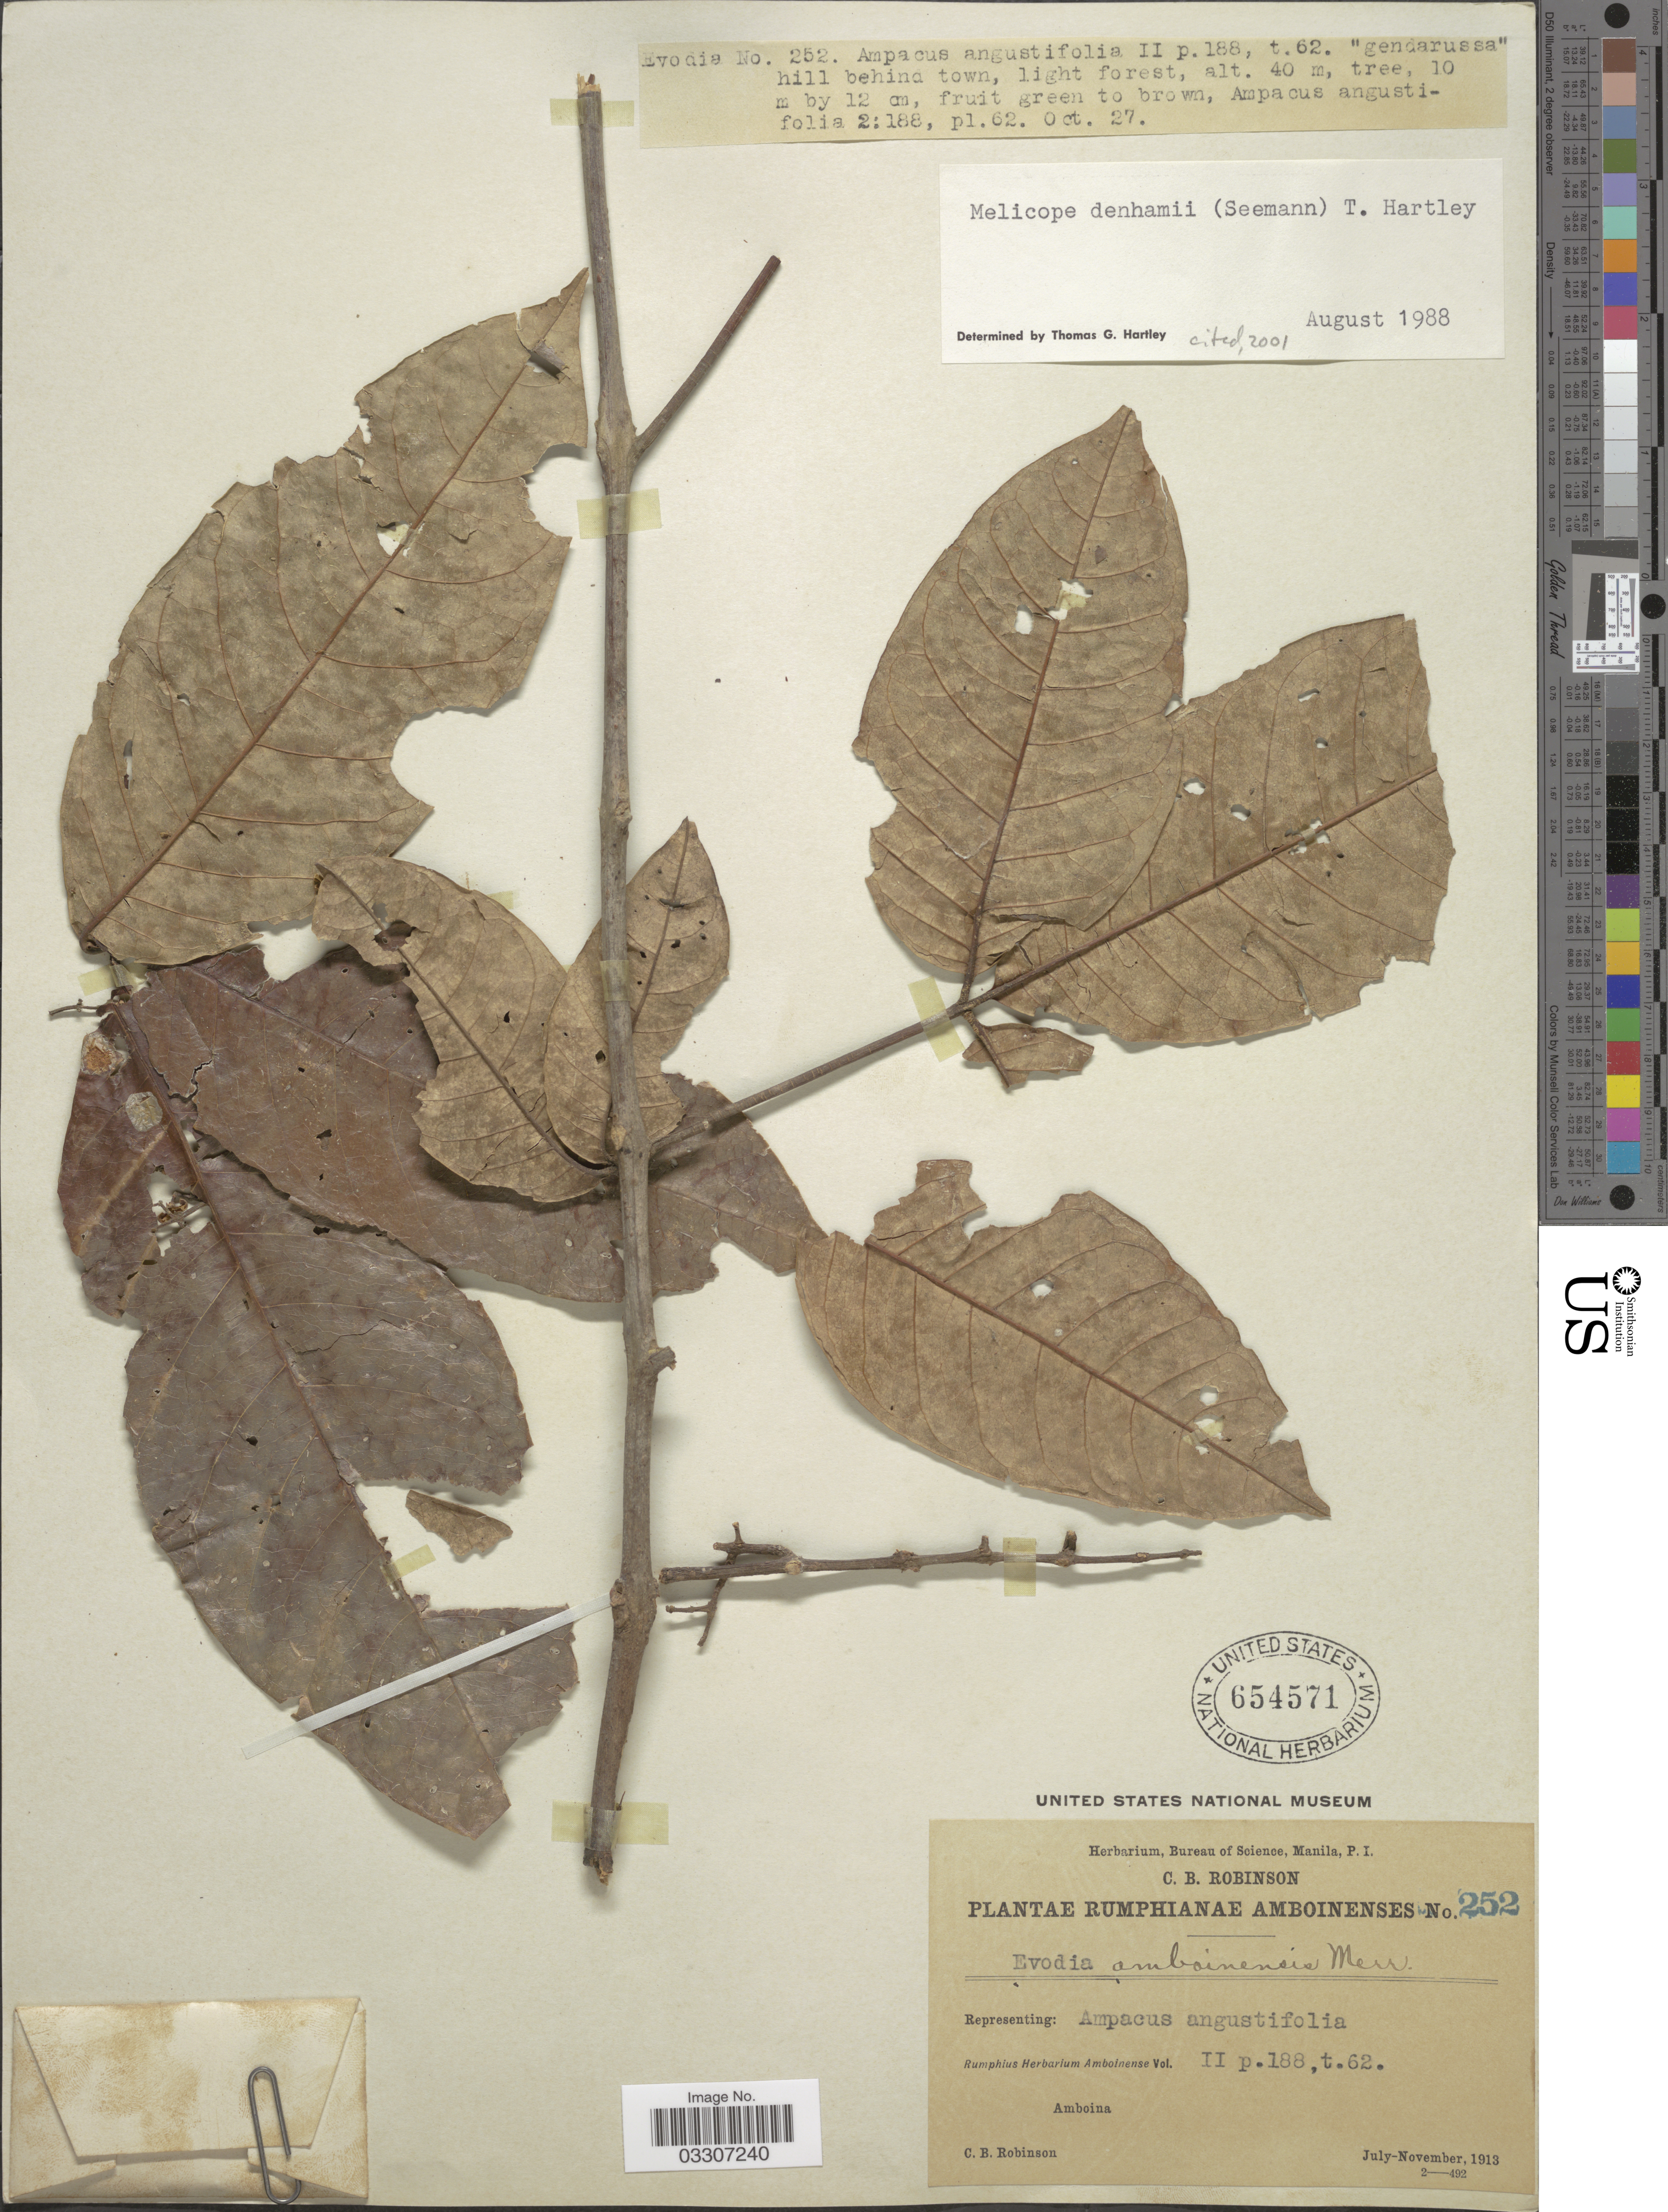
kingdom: Plantae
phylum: Tracheophyta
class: Magnoliopsida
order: Sapindales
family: Rutaceae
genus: Melicope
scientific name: Melicope denhamii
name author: (Seem.) T.G. Hartley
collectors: C. Robinson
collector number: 252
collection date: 1913-07/1913-11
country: Indonesia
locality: Amboina.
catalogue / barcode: US 654571